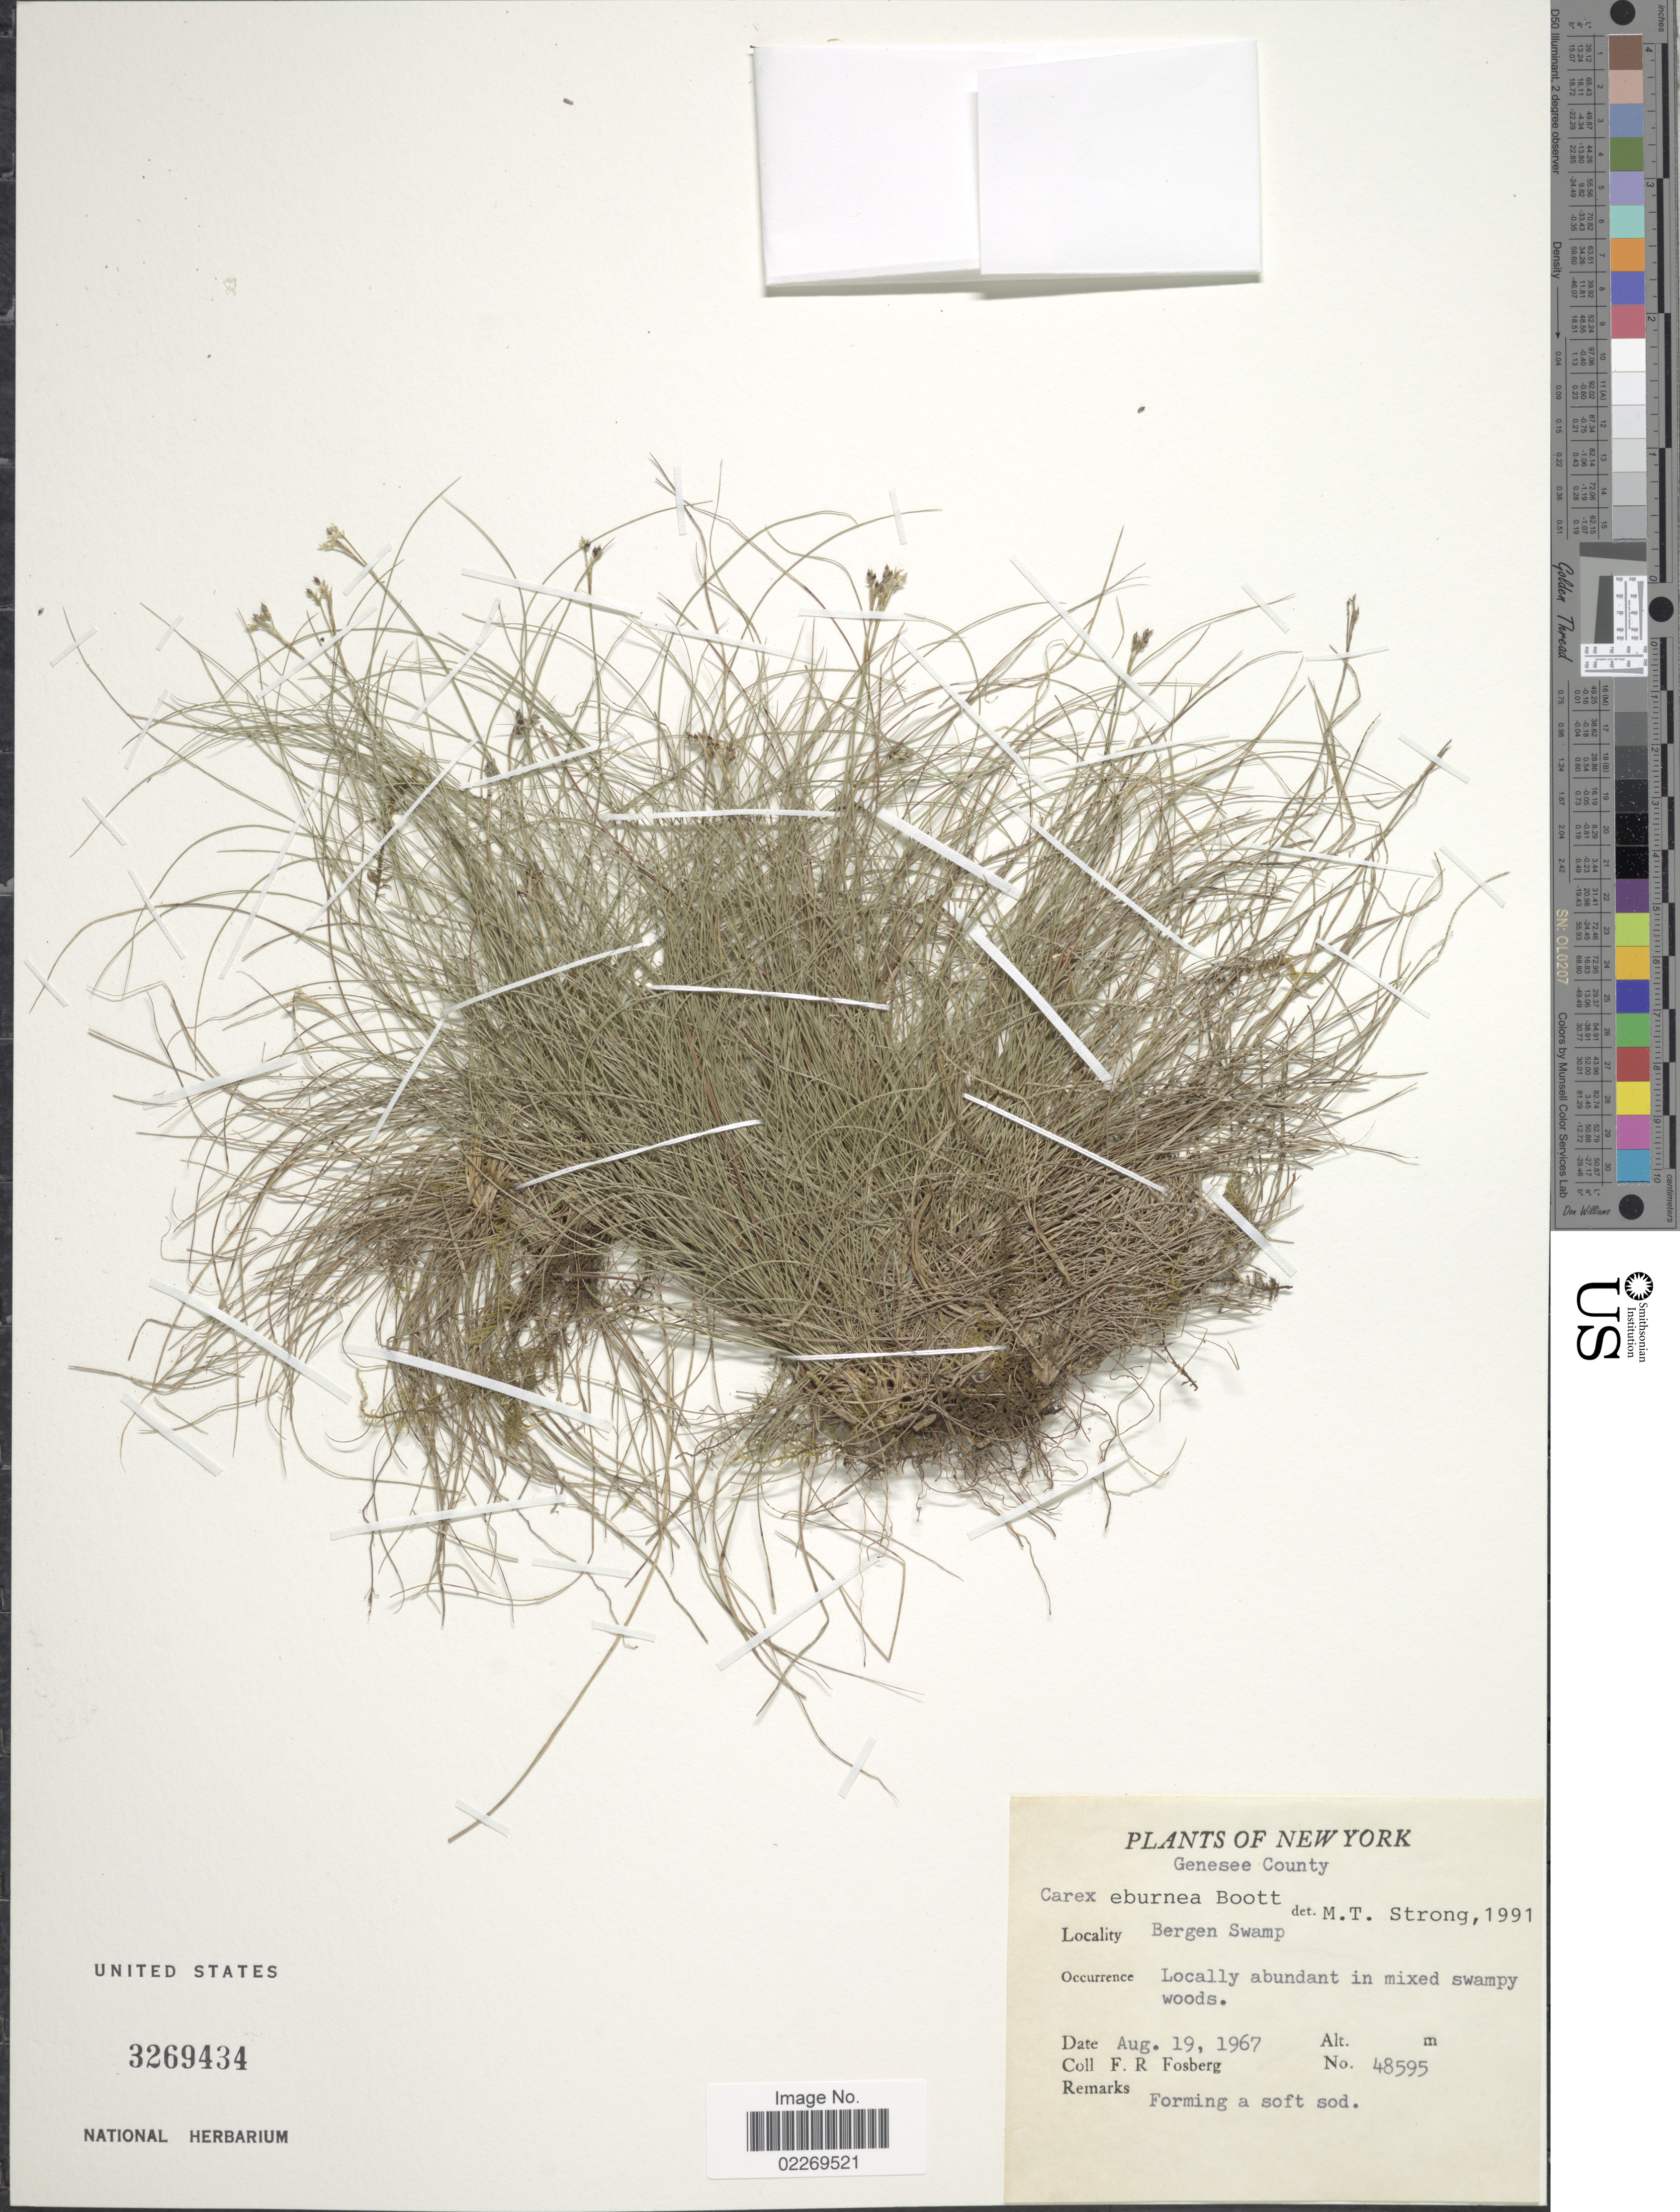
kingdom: Plantae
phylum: Tracheophyta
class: Liliopsida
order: Poales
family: Cyperaceae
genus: Carex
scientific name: Carex eburnea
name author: Boott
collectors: F. R. Fosberg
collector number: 48595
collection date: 1967-08-19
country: United States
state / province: New York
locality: Genesee County. Bergen Swamp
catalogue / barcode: US 3269434